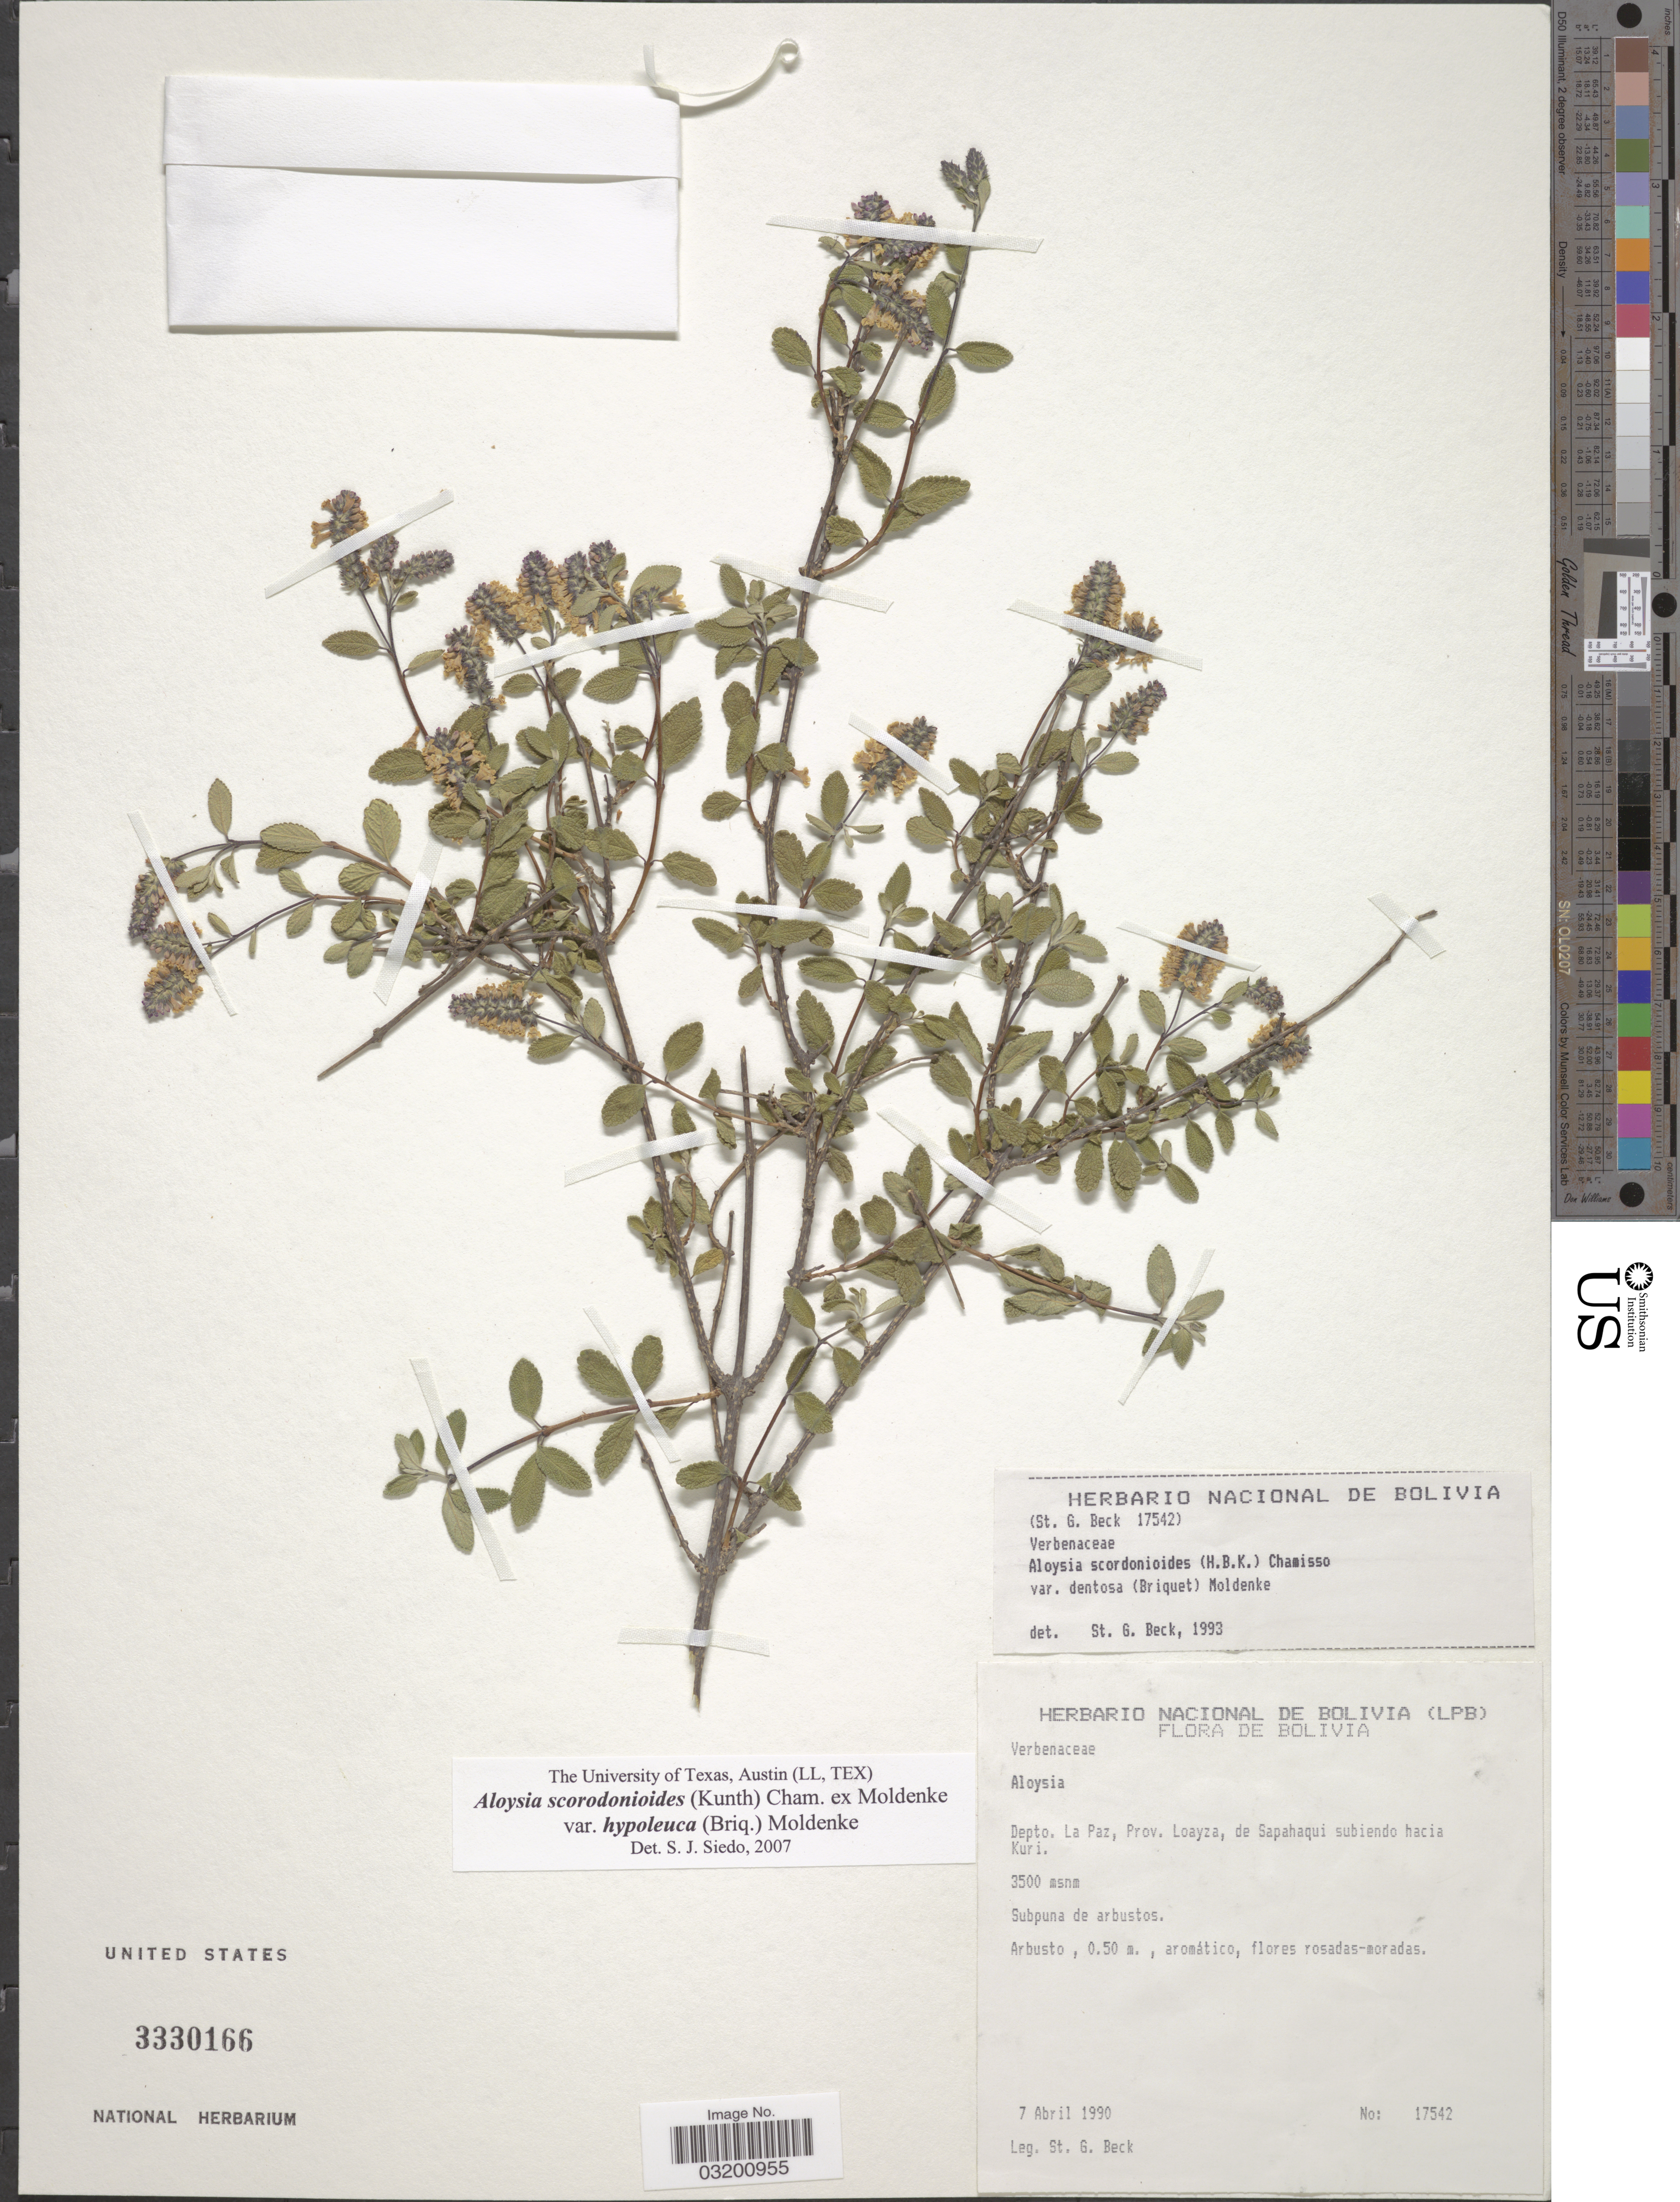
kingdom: Plantae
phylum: Tracheophyta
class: Magnoliopsida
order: Lamiales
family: Verbenaceae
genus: Aloysia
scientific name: Aloysia scorodonioides var. hypoleuca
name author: (Briq.) Moldenke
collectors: S. G. Beck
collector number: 17542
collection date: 1990-04-07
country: Bolivia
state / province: La Paz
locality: Depto. La Paz, Prov. Loayza, de Sapahaqui subiendo hacia Kuri.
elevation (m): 3500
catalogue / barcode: US 3330166